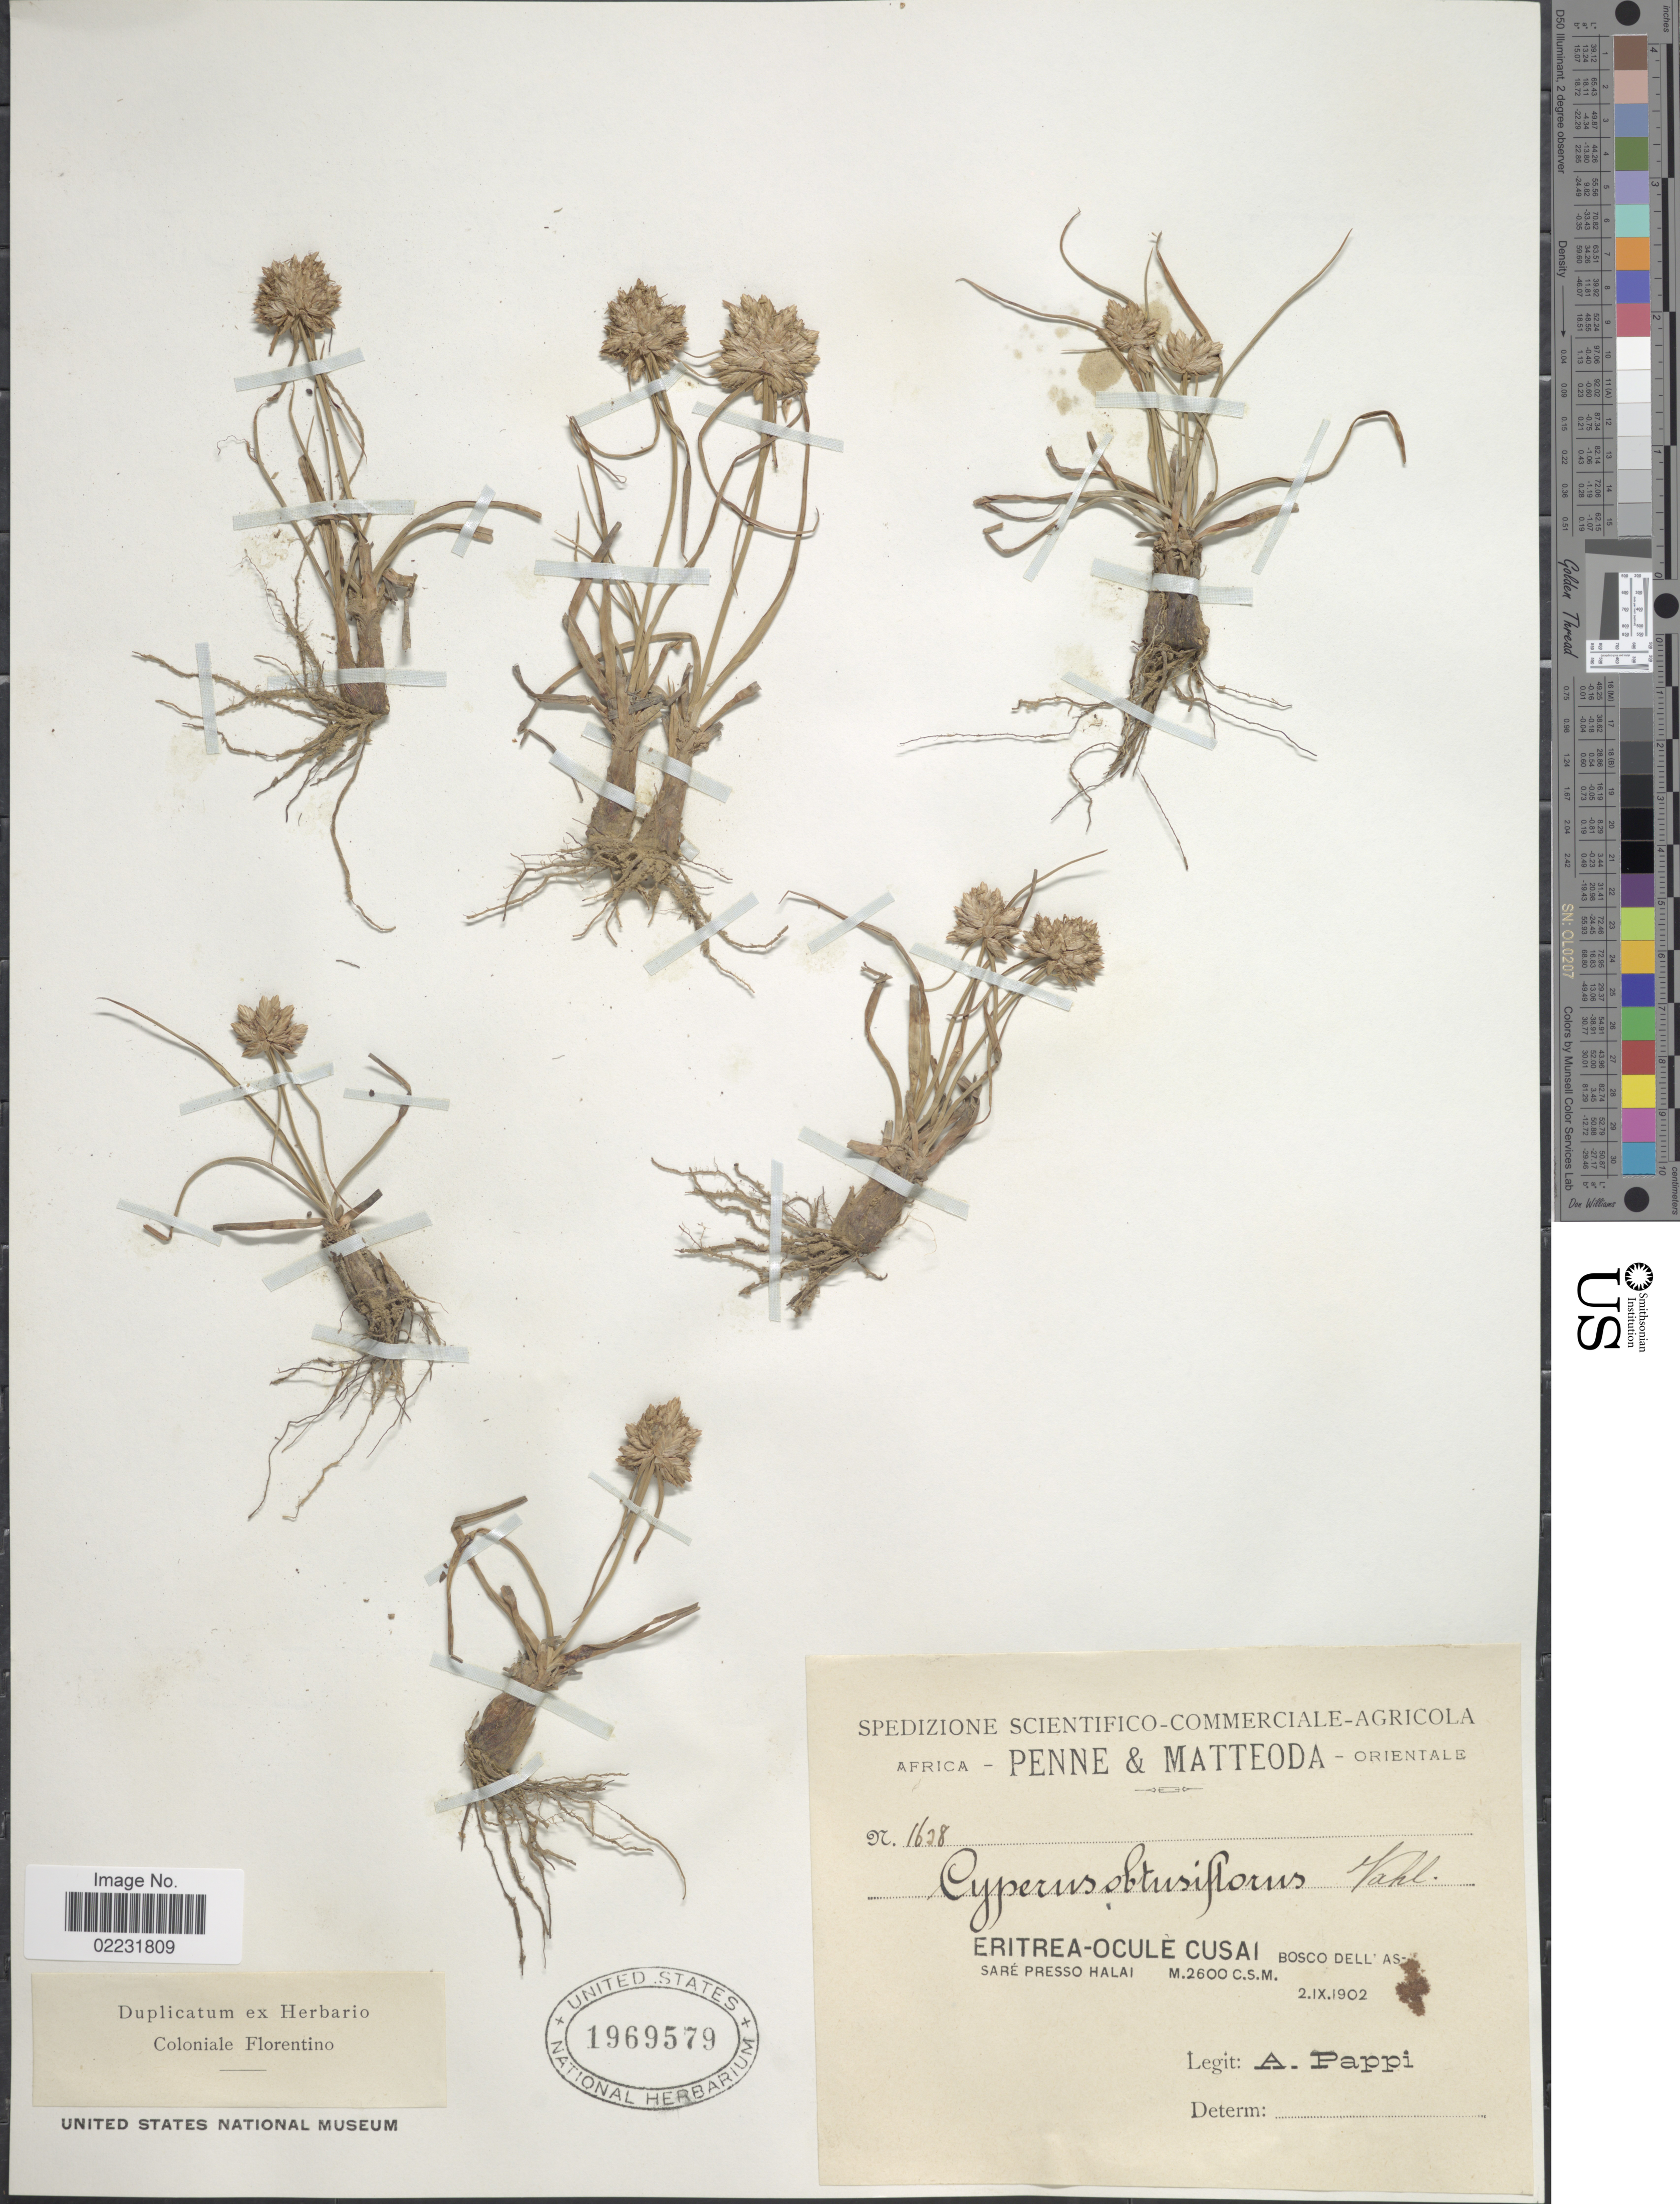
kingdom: Plantae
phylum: Tracheophyta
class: Liliopsida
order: Poales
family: Cyperaceae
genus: Cyperus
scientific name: Cyperus obtusiflorus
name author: Vahl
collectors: A. Pappi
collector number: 1628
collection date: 1902-09-02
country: Eritrea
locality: Eritrea-Ocule Cusai, Bosco Dell As, Sare Presso Halai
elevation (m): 2600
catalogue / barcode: US 1969579